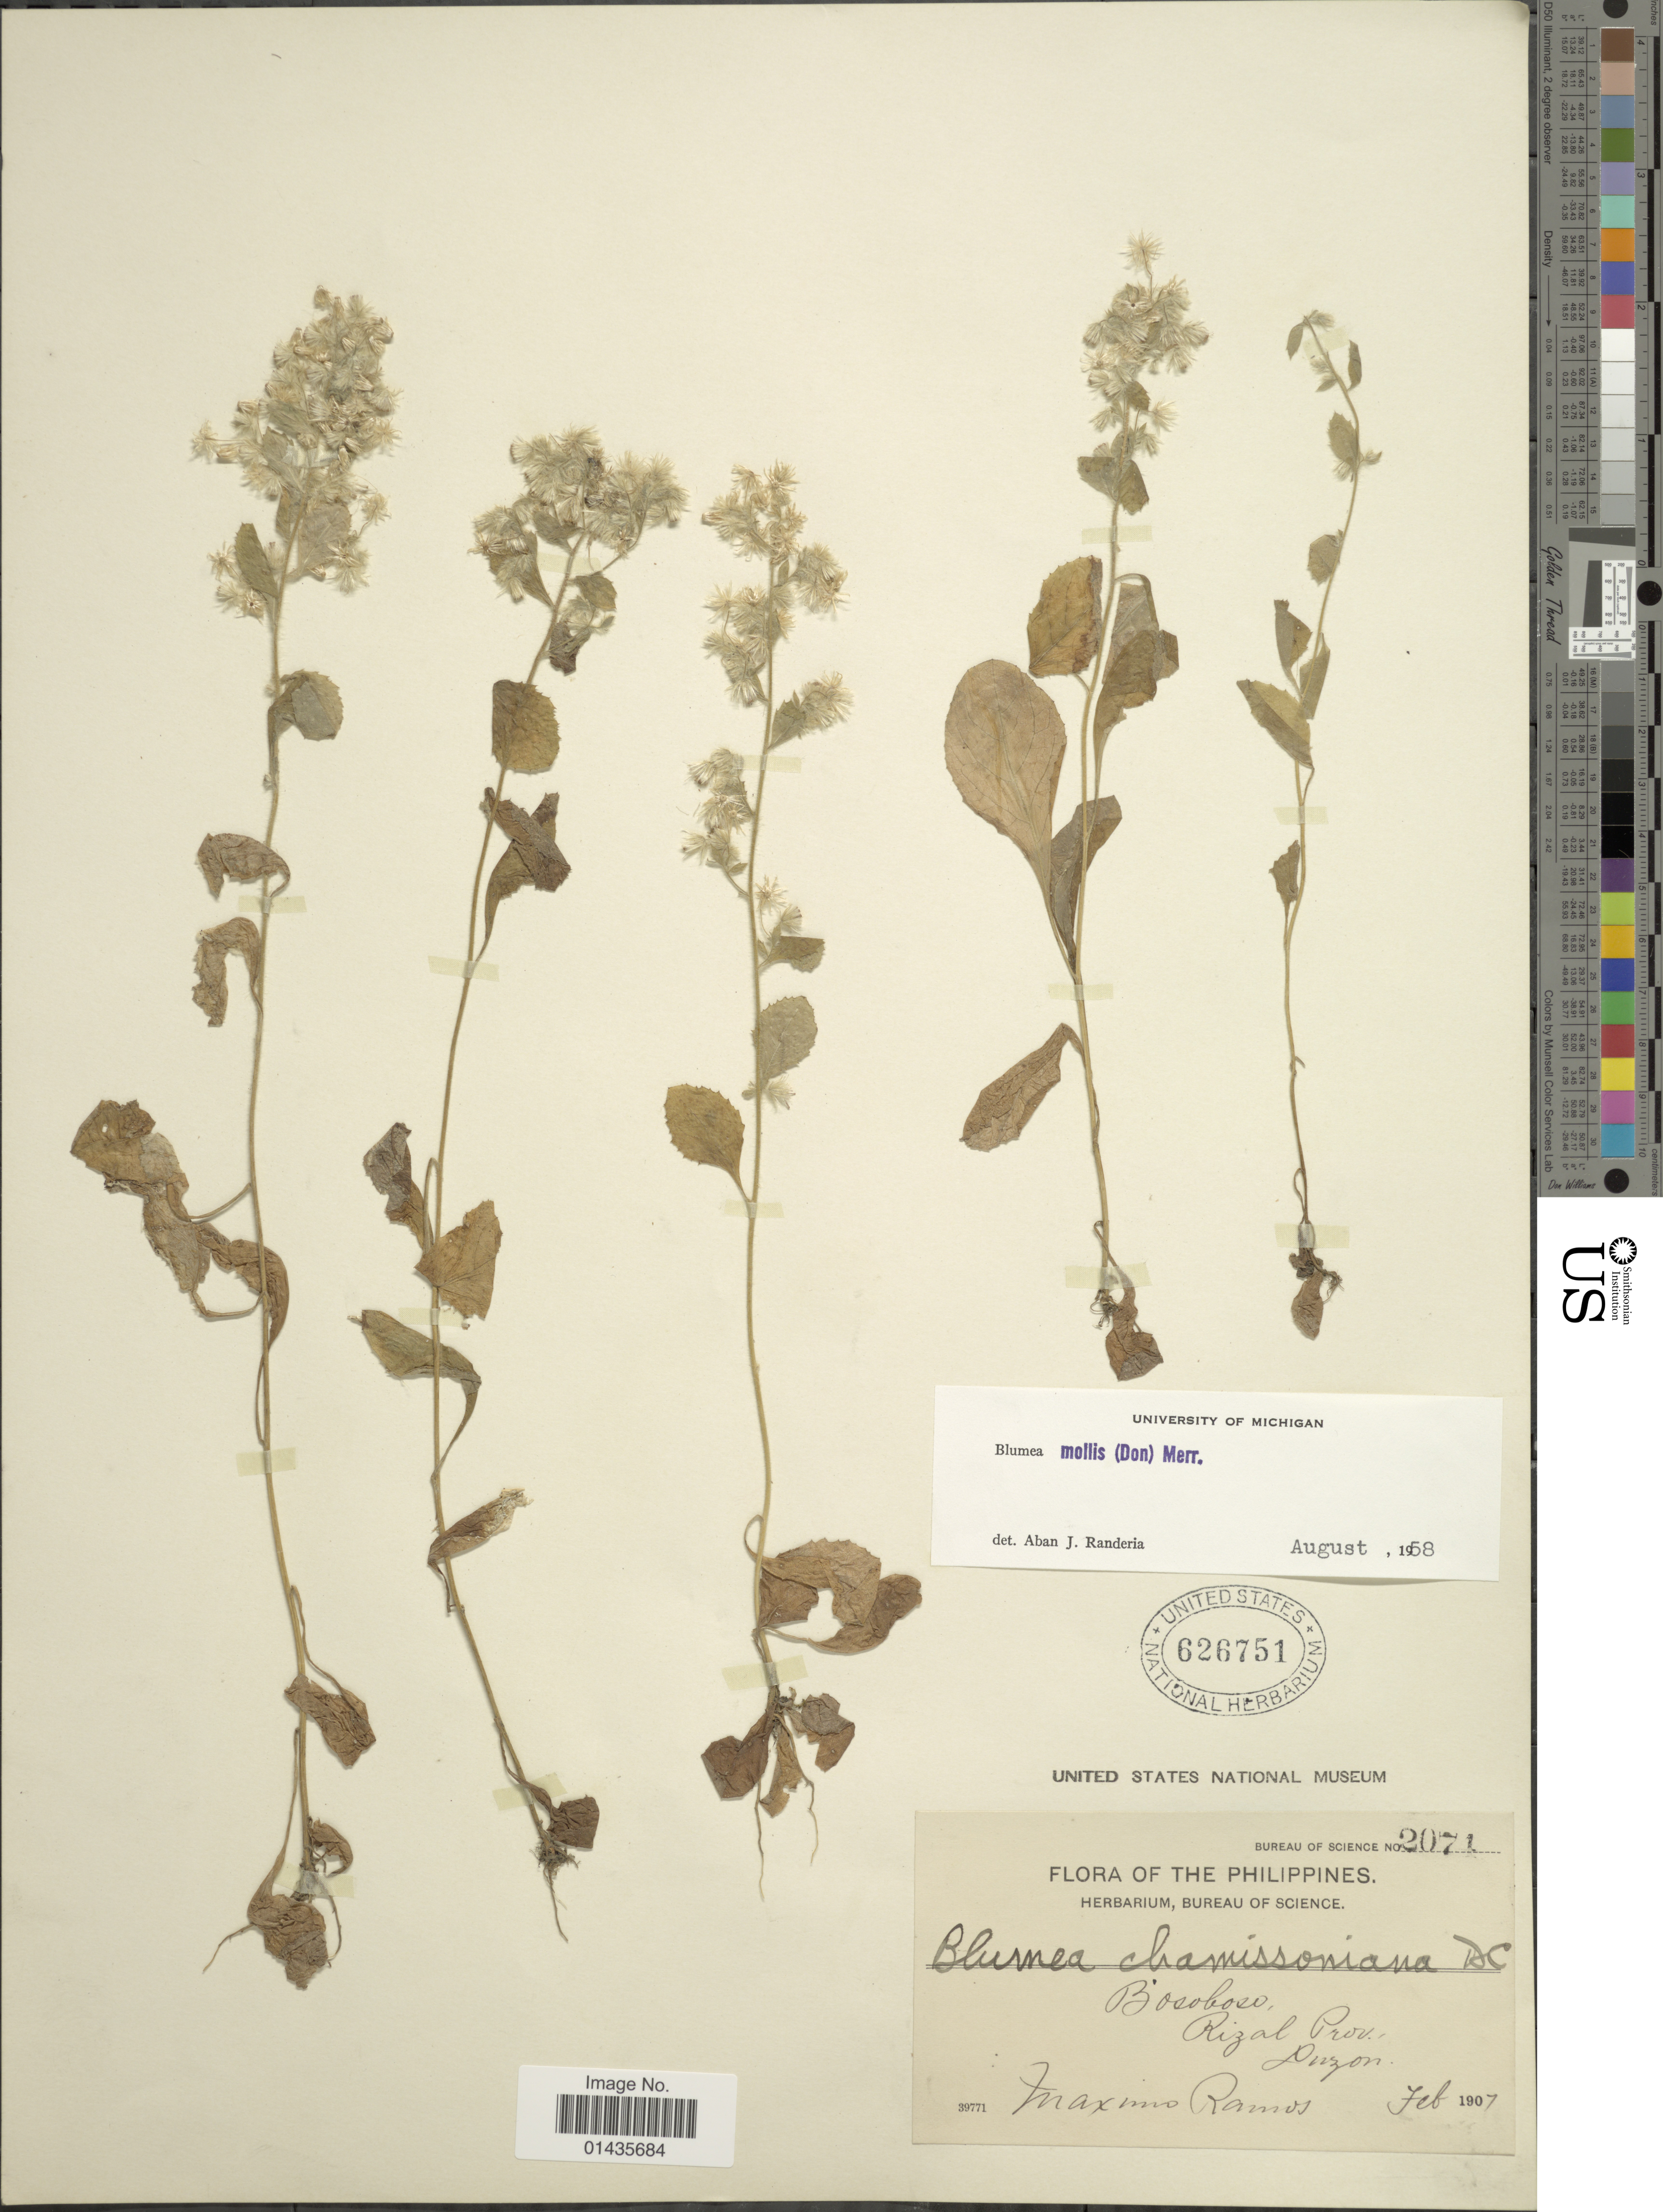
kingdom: Plantae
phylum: Tracheophyta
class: Magnoliopsida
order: Asterales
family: Asteraceae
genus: Blumea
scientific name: Blumea mollis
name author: (D. Don) Merr.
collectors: M. Ramos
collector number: Bureau of Science 2071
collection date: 1907-02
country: Philippines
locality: Bosoboso, Rizal Prov., Luzon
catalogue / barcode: US 626751